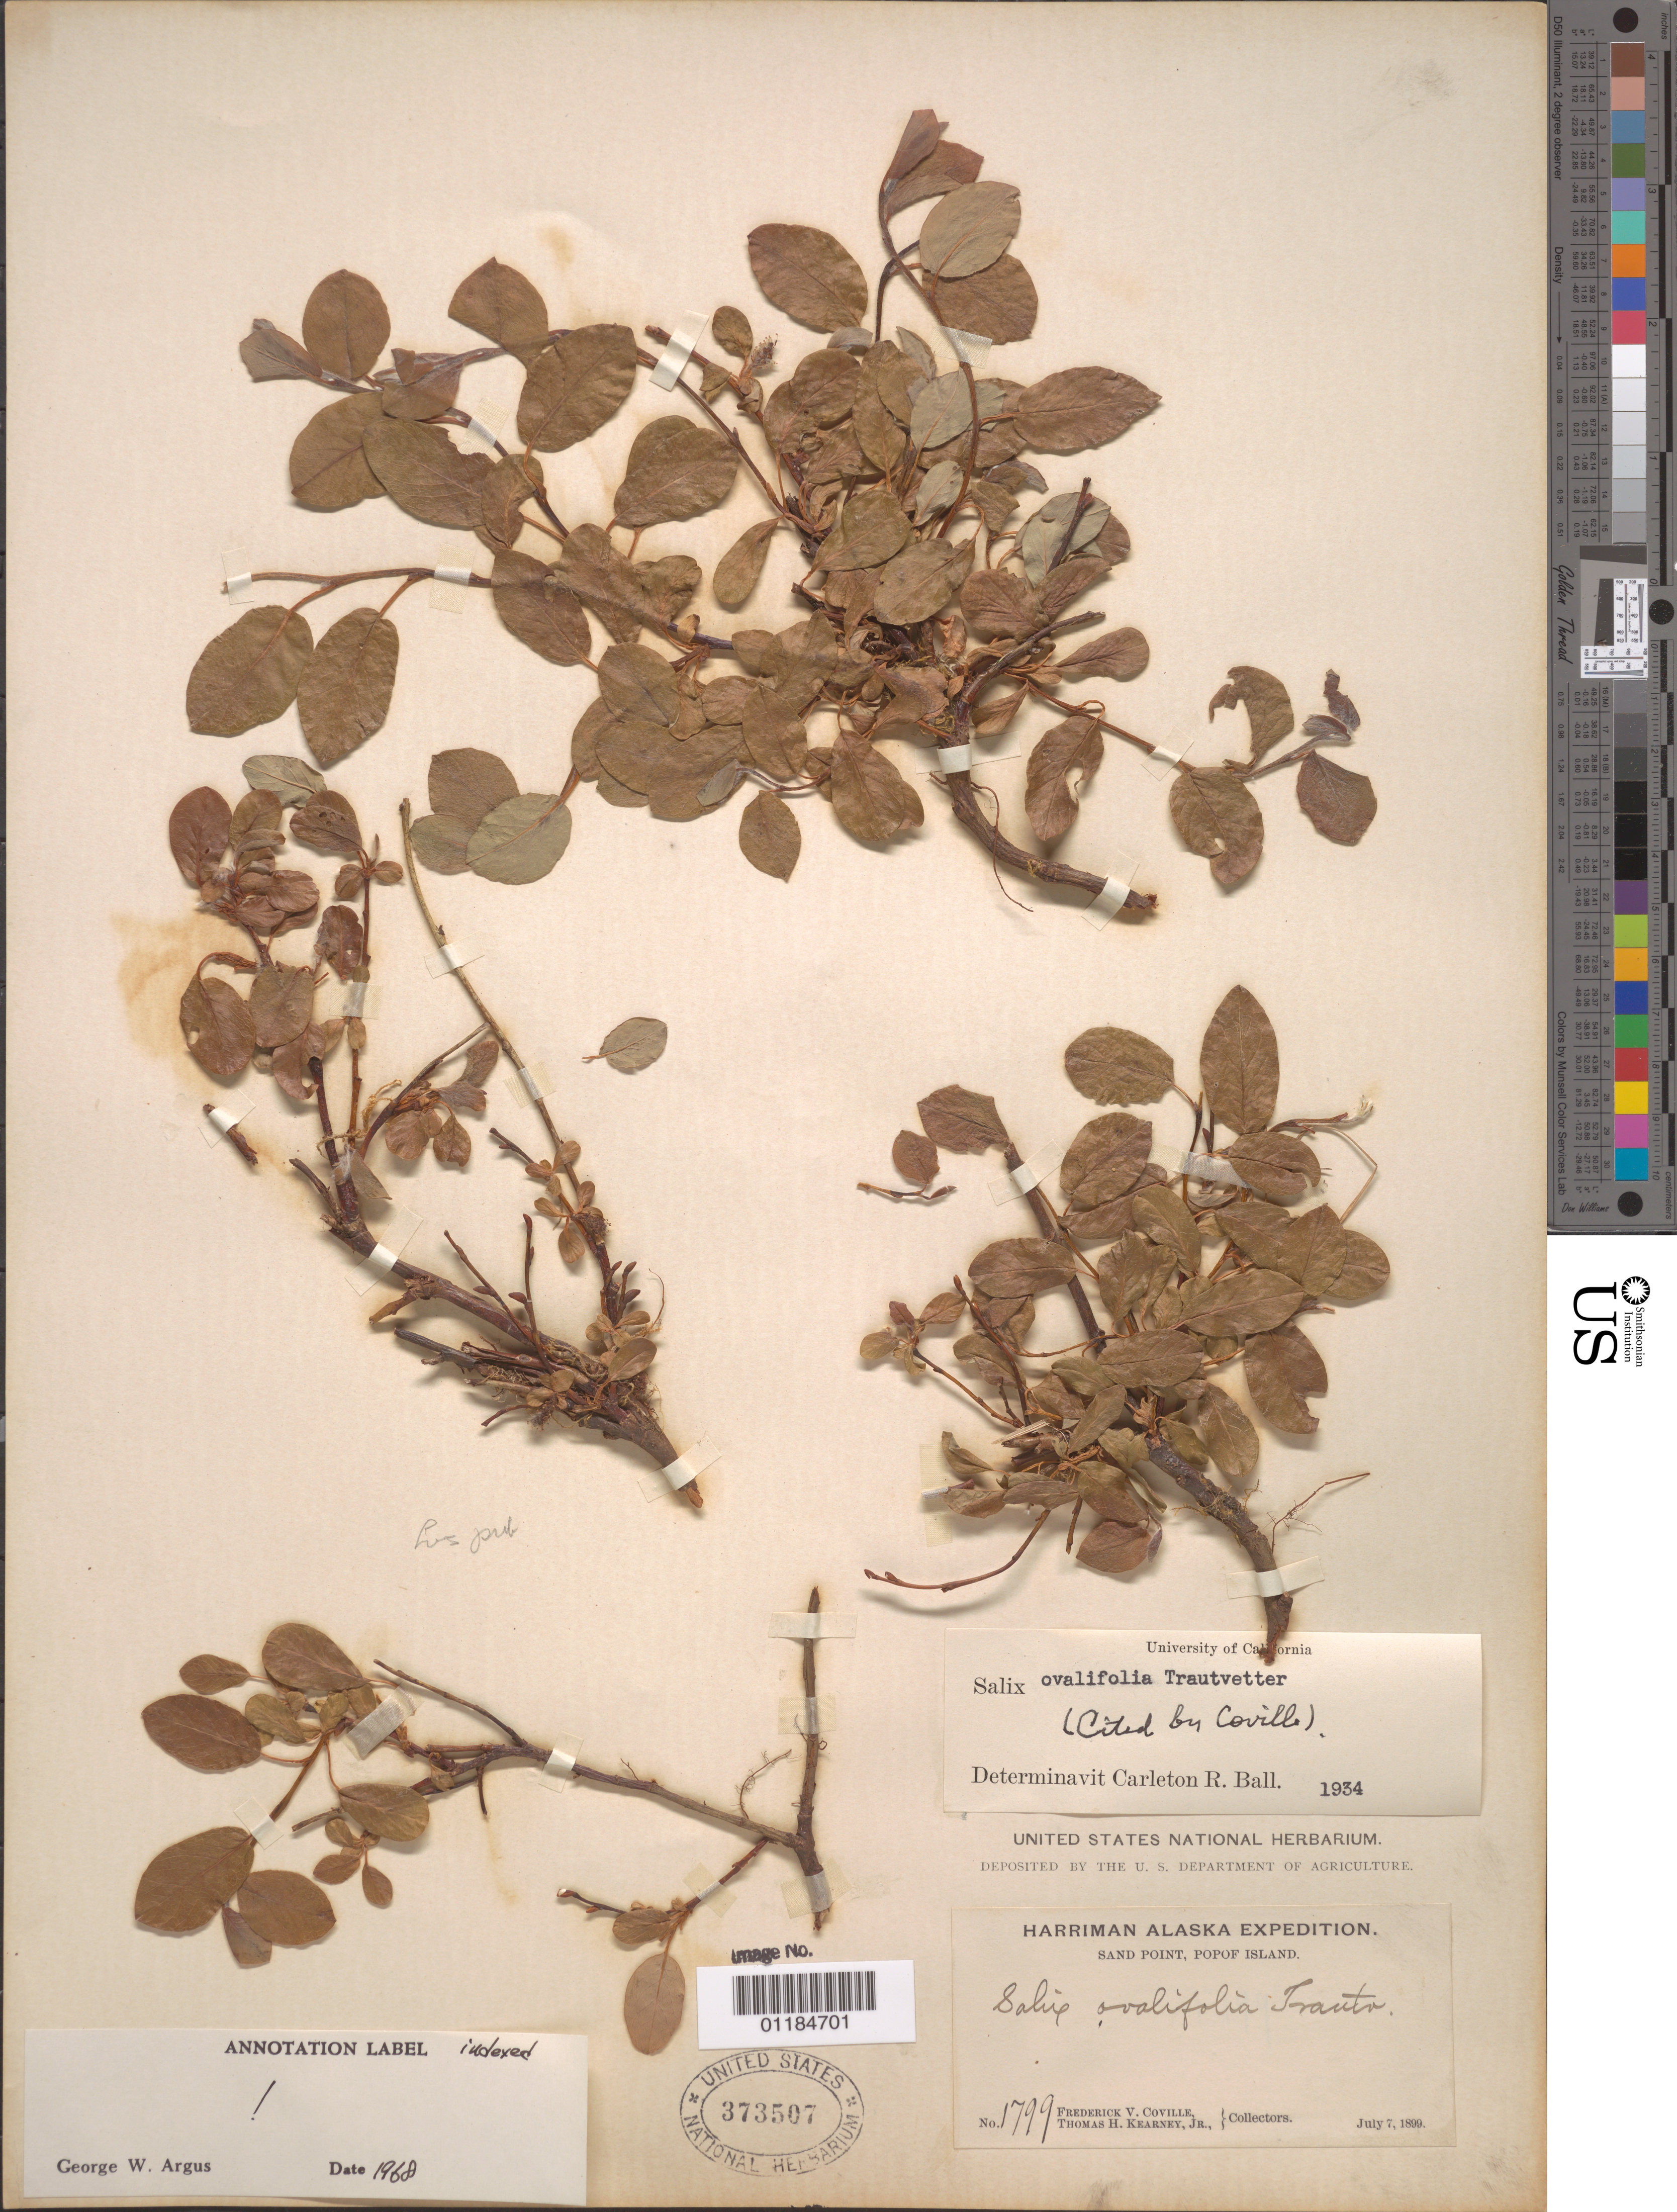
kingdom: Plantae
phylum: Tracheophyta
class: Magnoliopsida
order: Malpighiales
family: Salicaceae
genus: Salix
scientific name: Salix ovalifolia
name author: Trautv.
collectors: F. V. Coville & T. H. Kearney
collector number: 1799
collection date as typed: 7 Jul 1899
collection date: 1899-07-07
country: United States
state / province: Alaska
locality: Sand Point, Popof Island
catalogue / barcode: US 373507